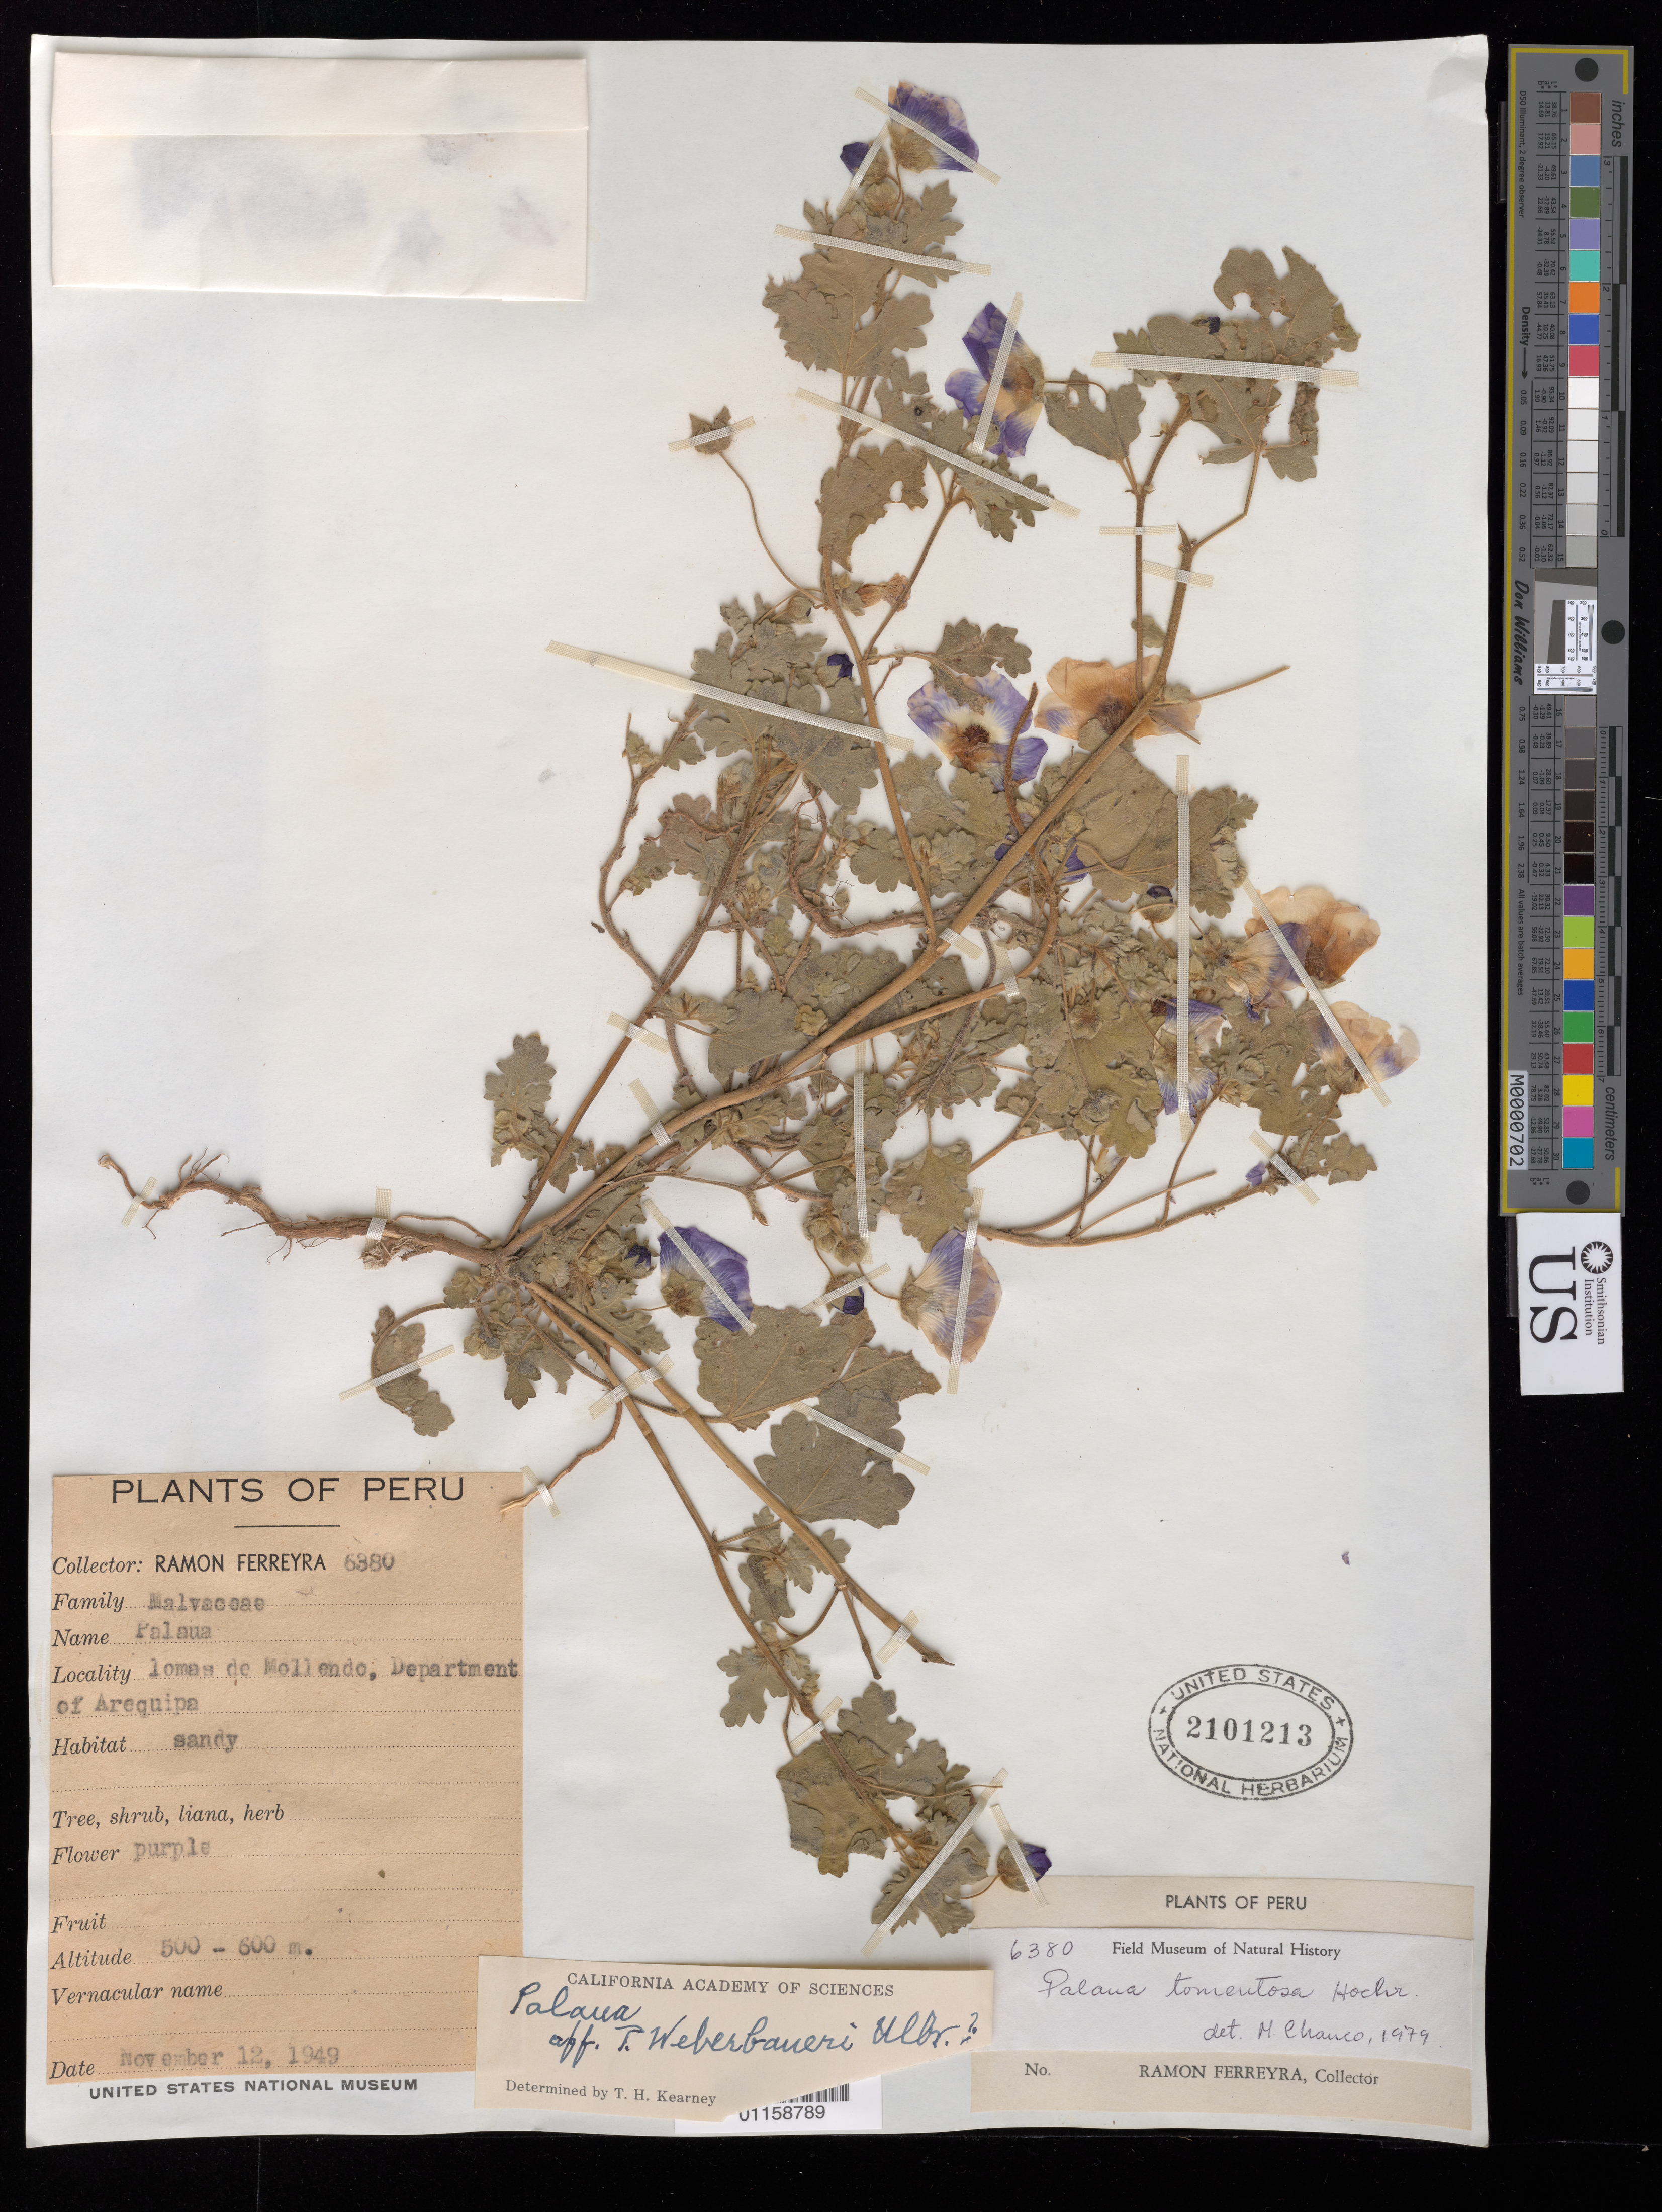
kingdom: Plantae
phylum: Tracheophyta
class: Magnoliopsida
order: Malvales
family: Malvaceae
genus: Palaua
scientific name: Palaua weberbaueri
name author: Ulbr.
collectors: R. A. Ferreyra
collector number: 6380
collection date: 1949-11-12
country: Peru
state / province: Arequipa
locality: Lomas de Mollendo.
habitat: Sand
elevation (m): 500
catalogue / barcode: US 2101213